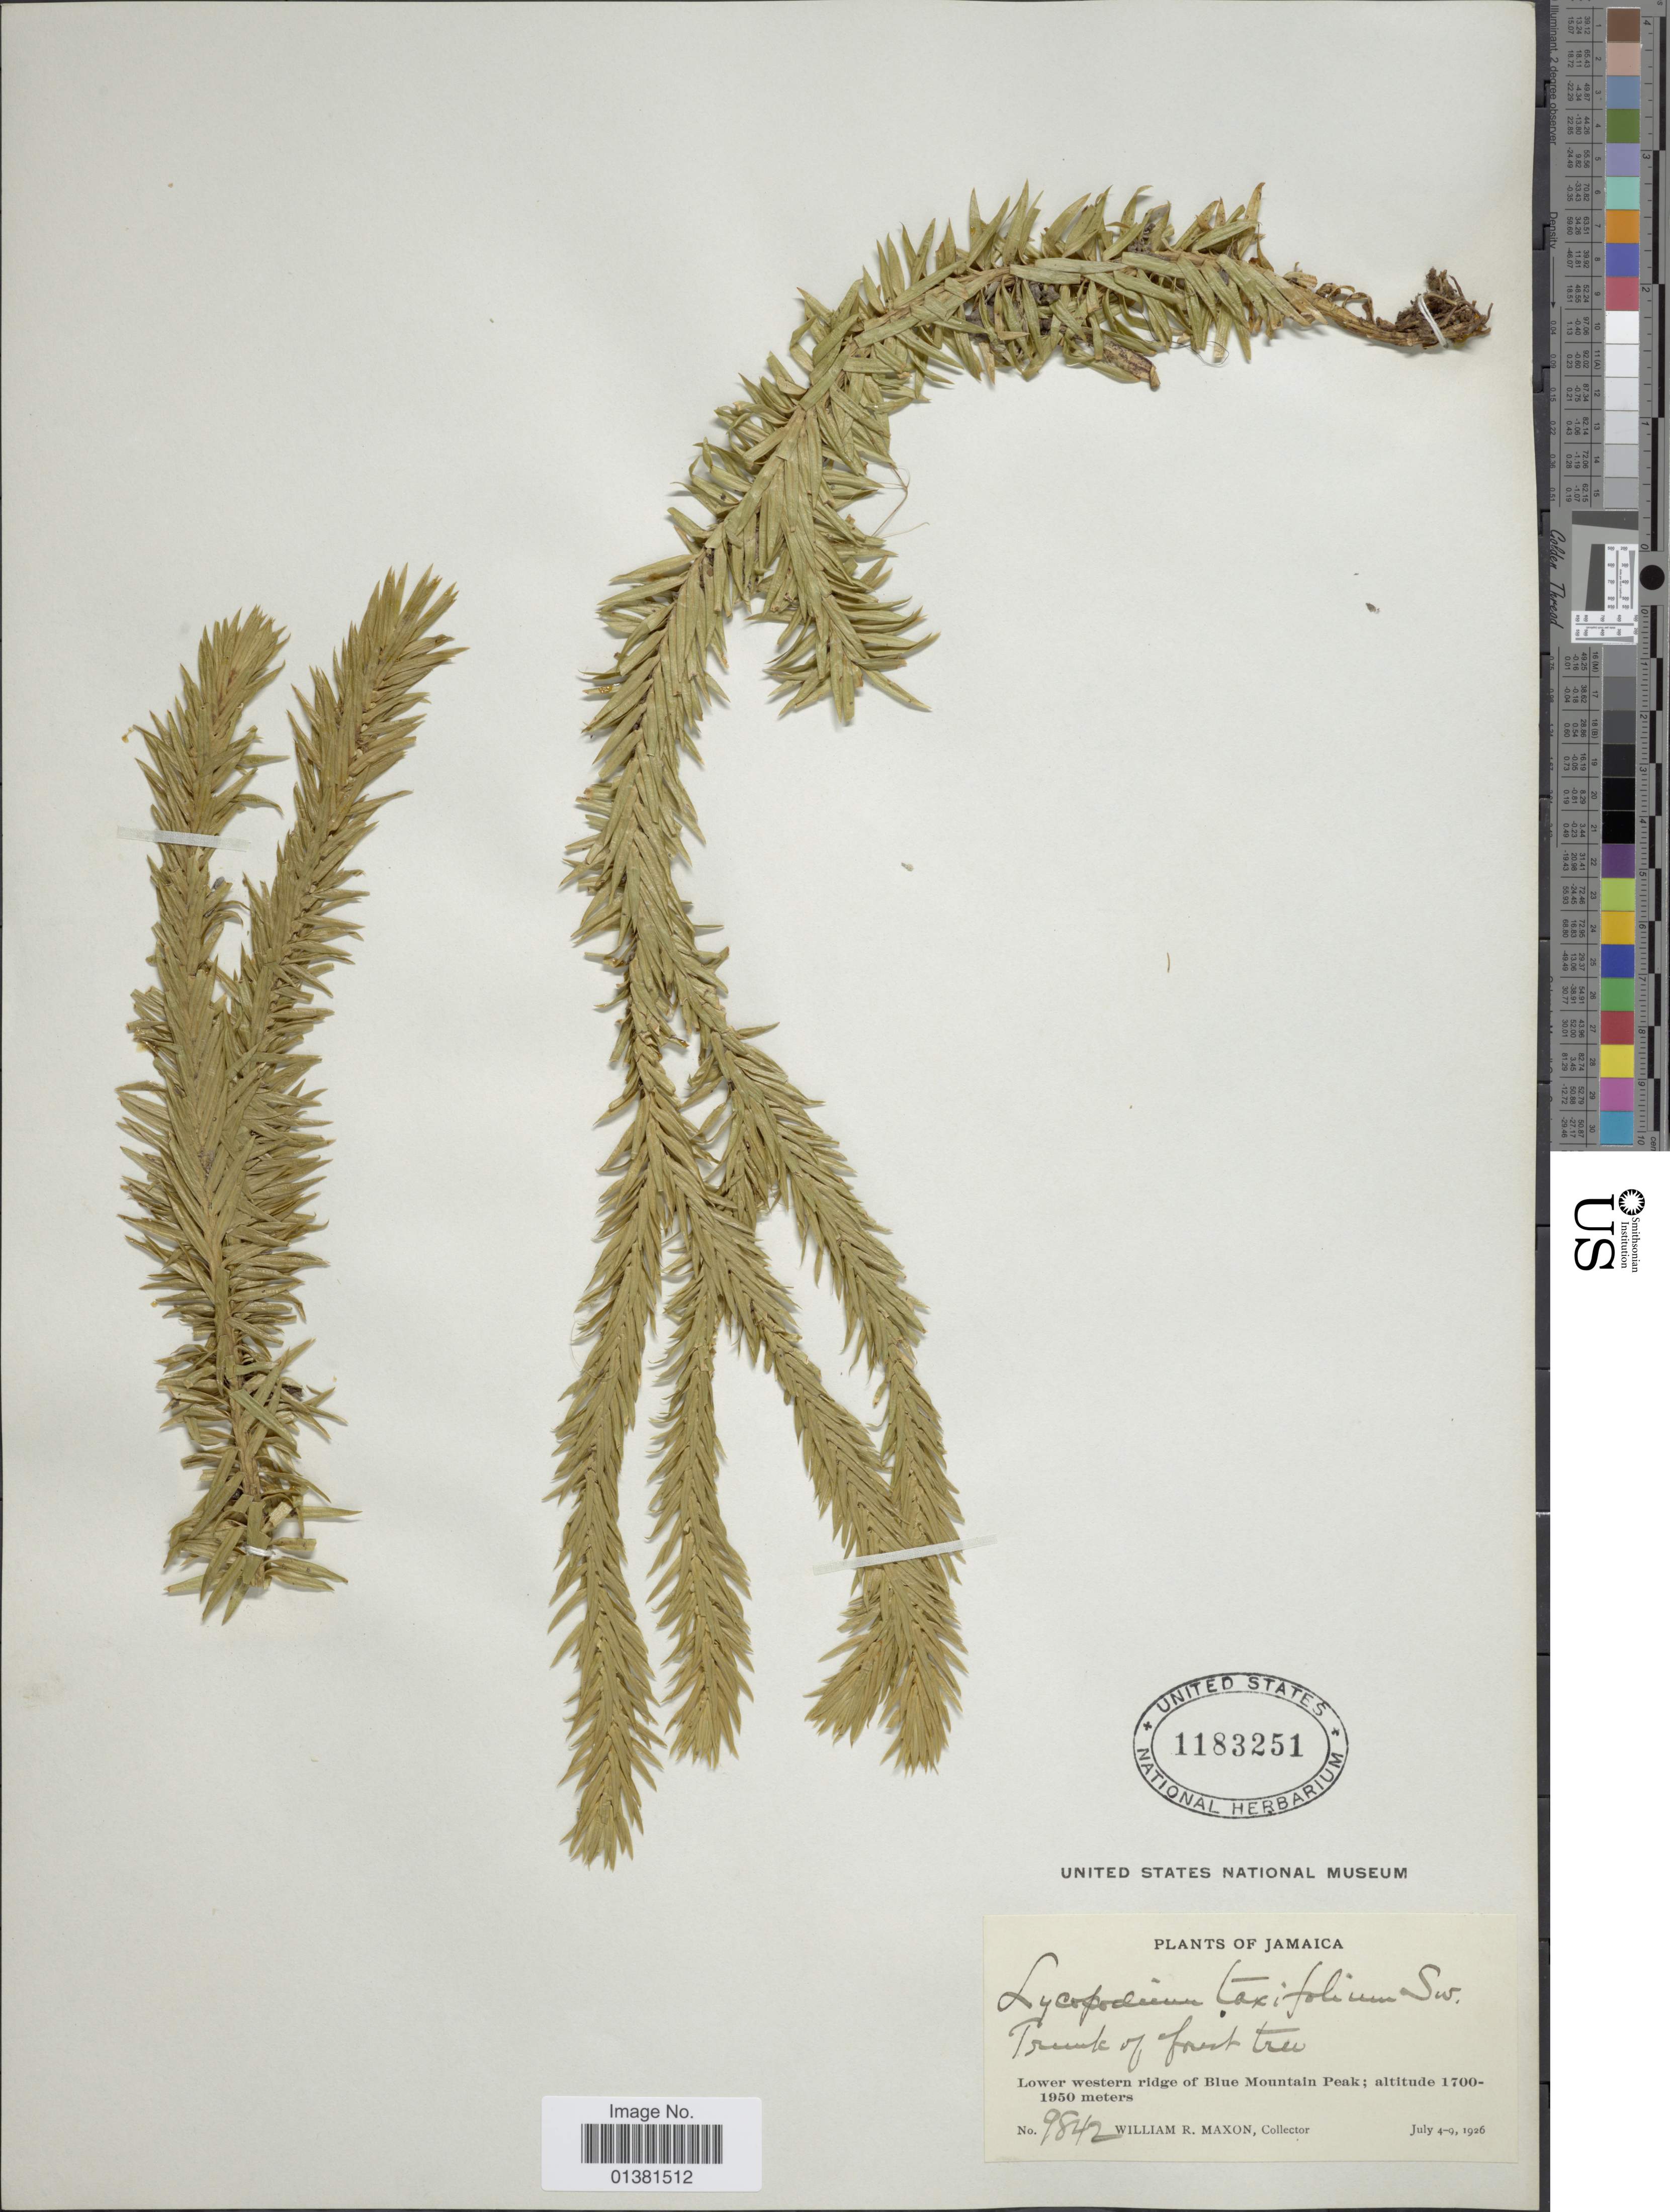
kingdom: Plantae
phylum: Tracheophyta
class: Lycopodiopsida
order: Lycopodiales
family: Lycopodiaceae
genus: Phlegmariurus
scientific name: Phlegmariurus taxifolius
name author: (Sw.) Á. Löve & D. Löve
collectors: W. R. Maxon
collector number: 9842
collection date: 1926-07-04/1926-07-09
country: Jamaica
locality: Lower western ridge of Blue Mountain Peak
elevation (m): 1700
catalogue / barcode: US 1183251